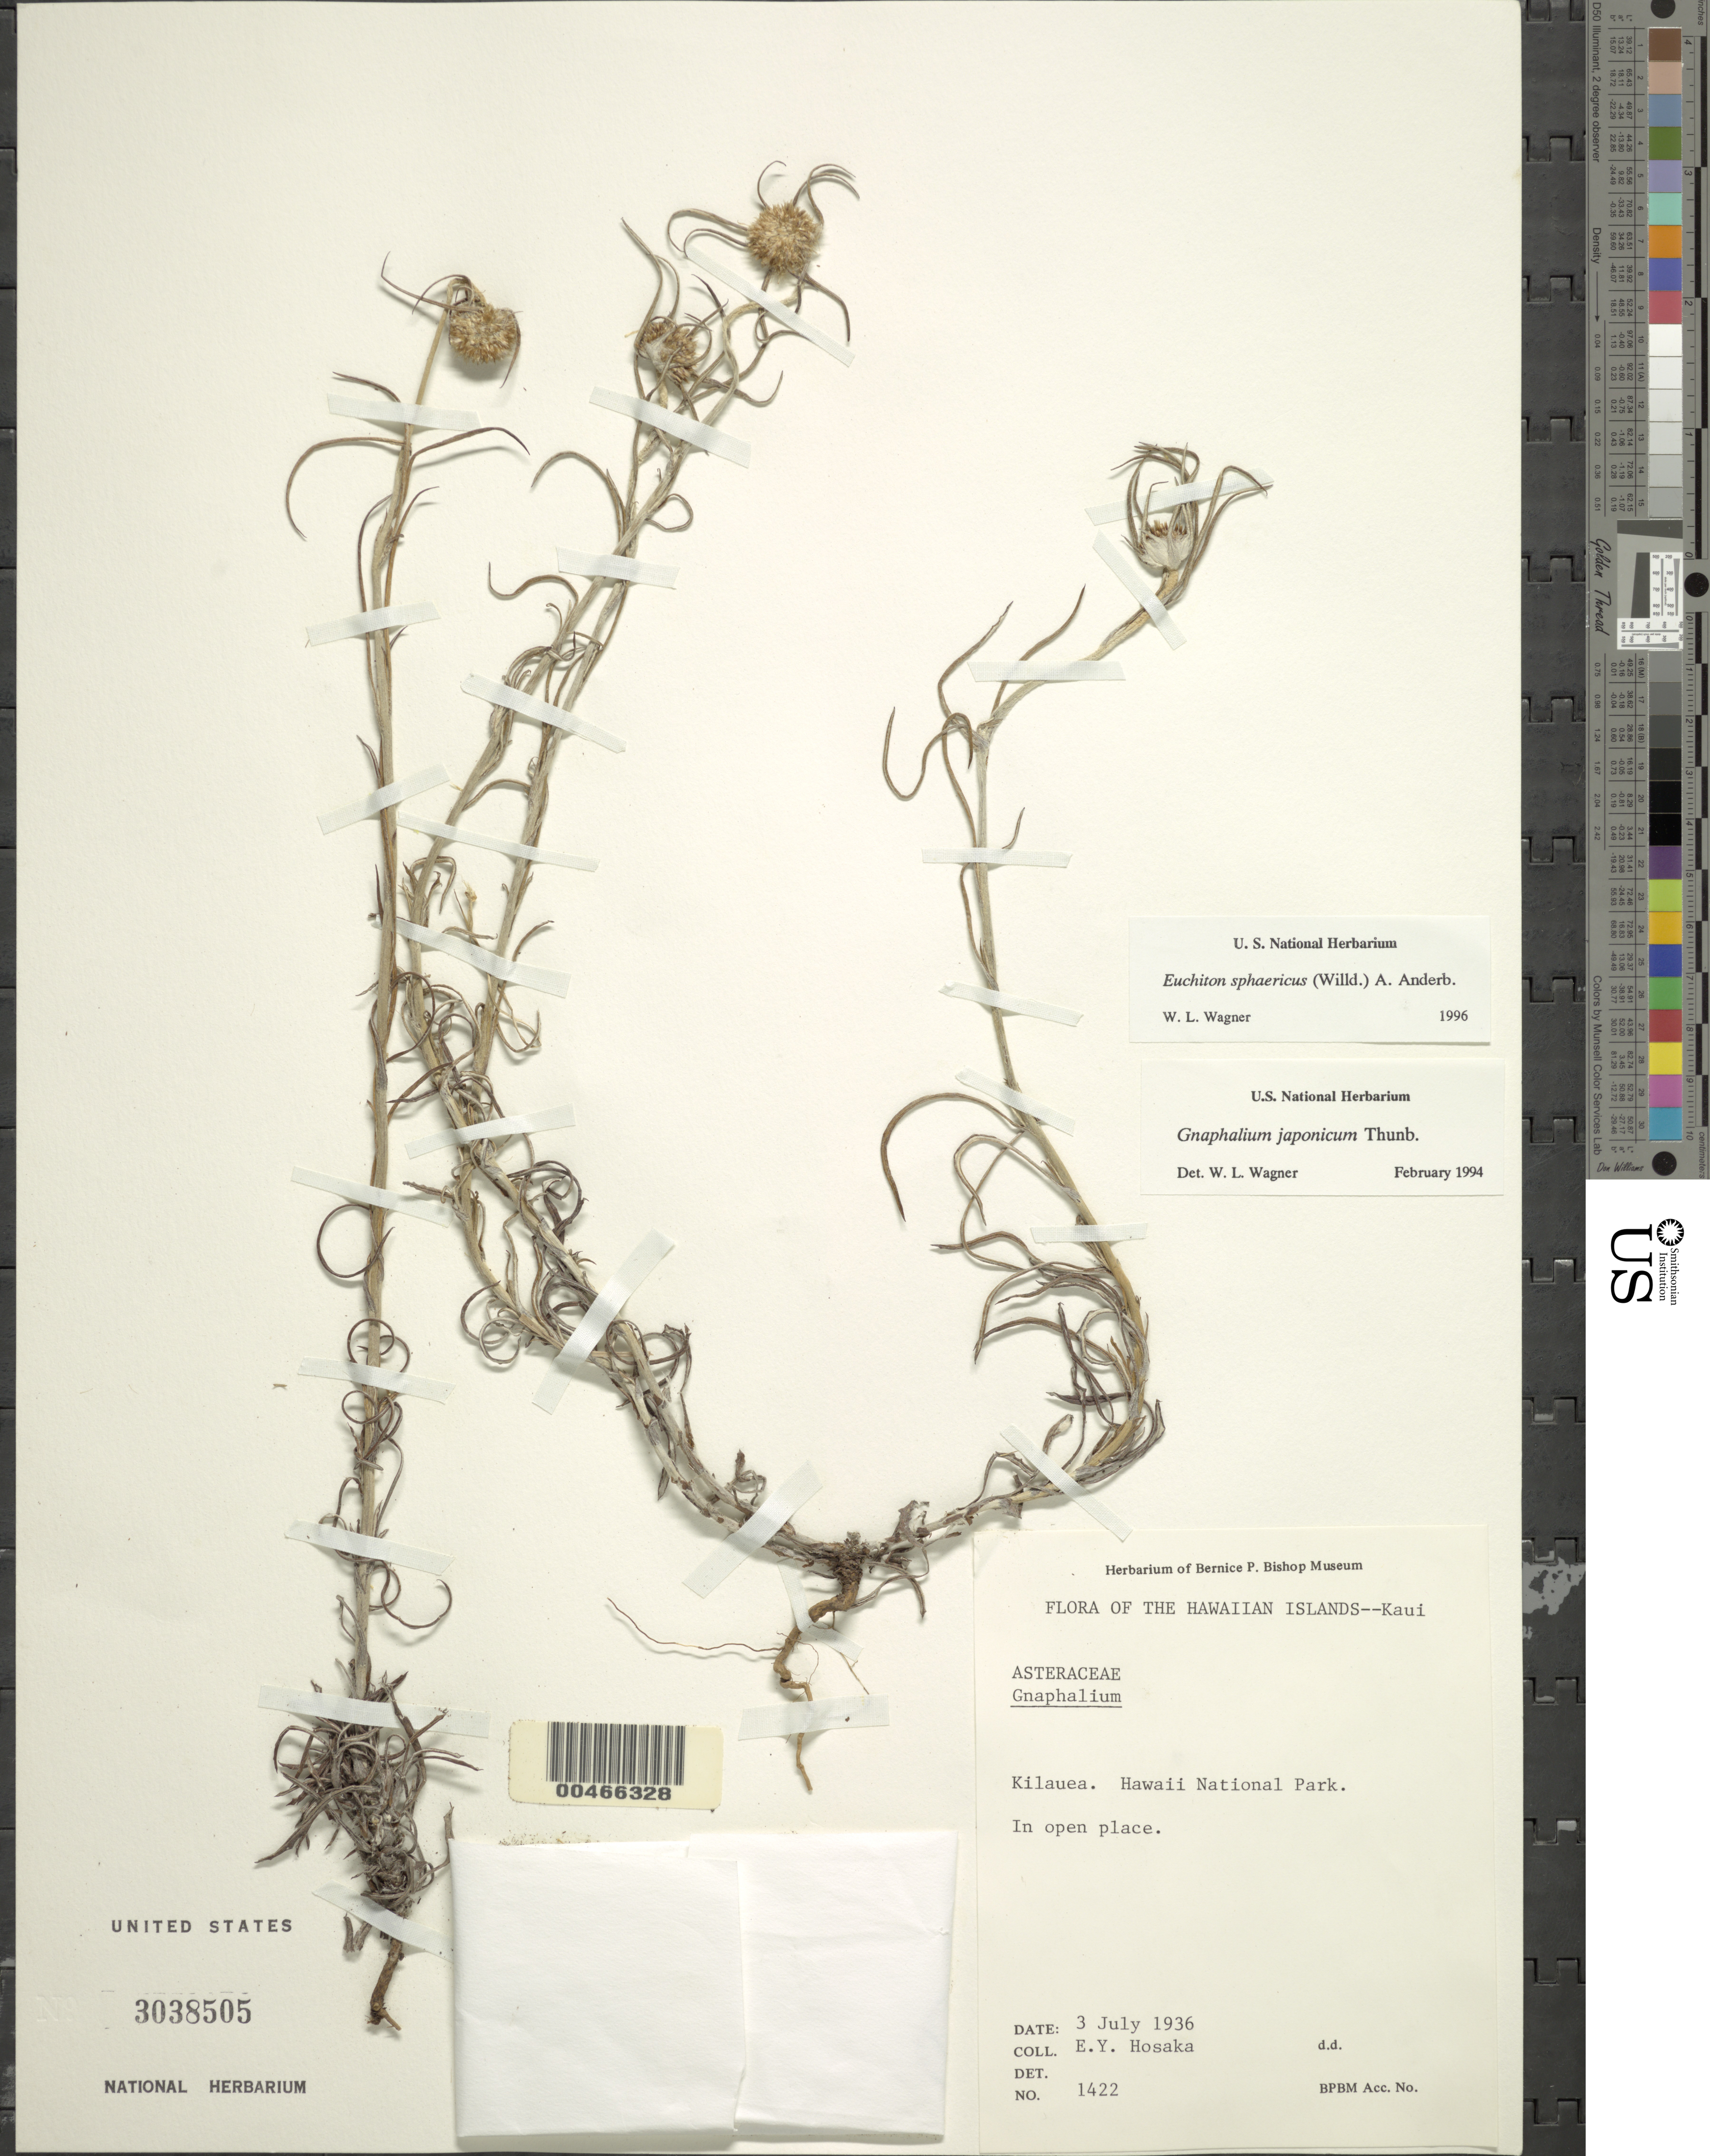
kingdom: Plantae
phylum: Tracheophyta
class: Magnoliopsida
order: Asterales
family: Asteraceae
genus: Euchiton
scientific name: Euchiton sphaericus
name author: (Willd.) Holub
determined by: Wagner, W. L., (BOT), Smithsonian Institution - National Museum of Natural History (UNITED STATES)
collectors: E. Y. Hosaka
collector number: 1422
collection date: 1936-07-03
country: United States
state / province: Hawaii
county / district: Hawaii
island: Hawaii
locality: Kilauea, Hawaii National Park.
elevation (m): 1219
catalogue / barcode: US 3038505